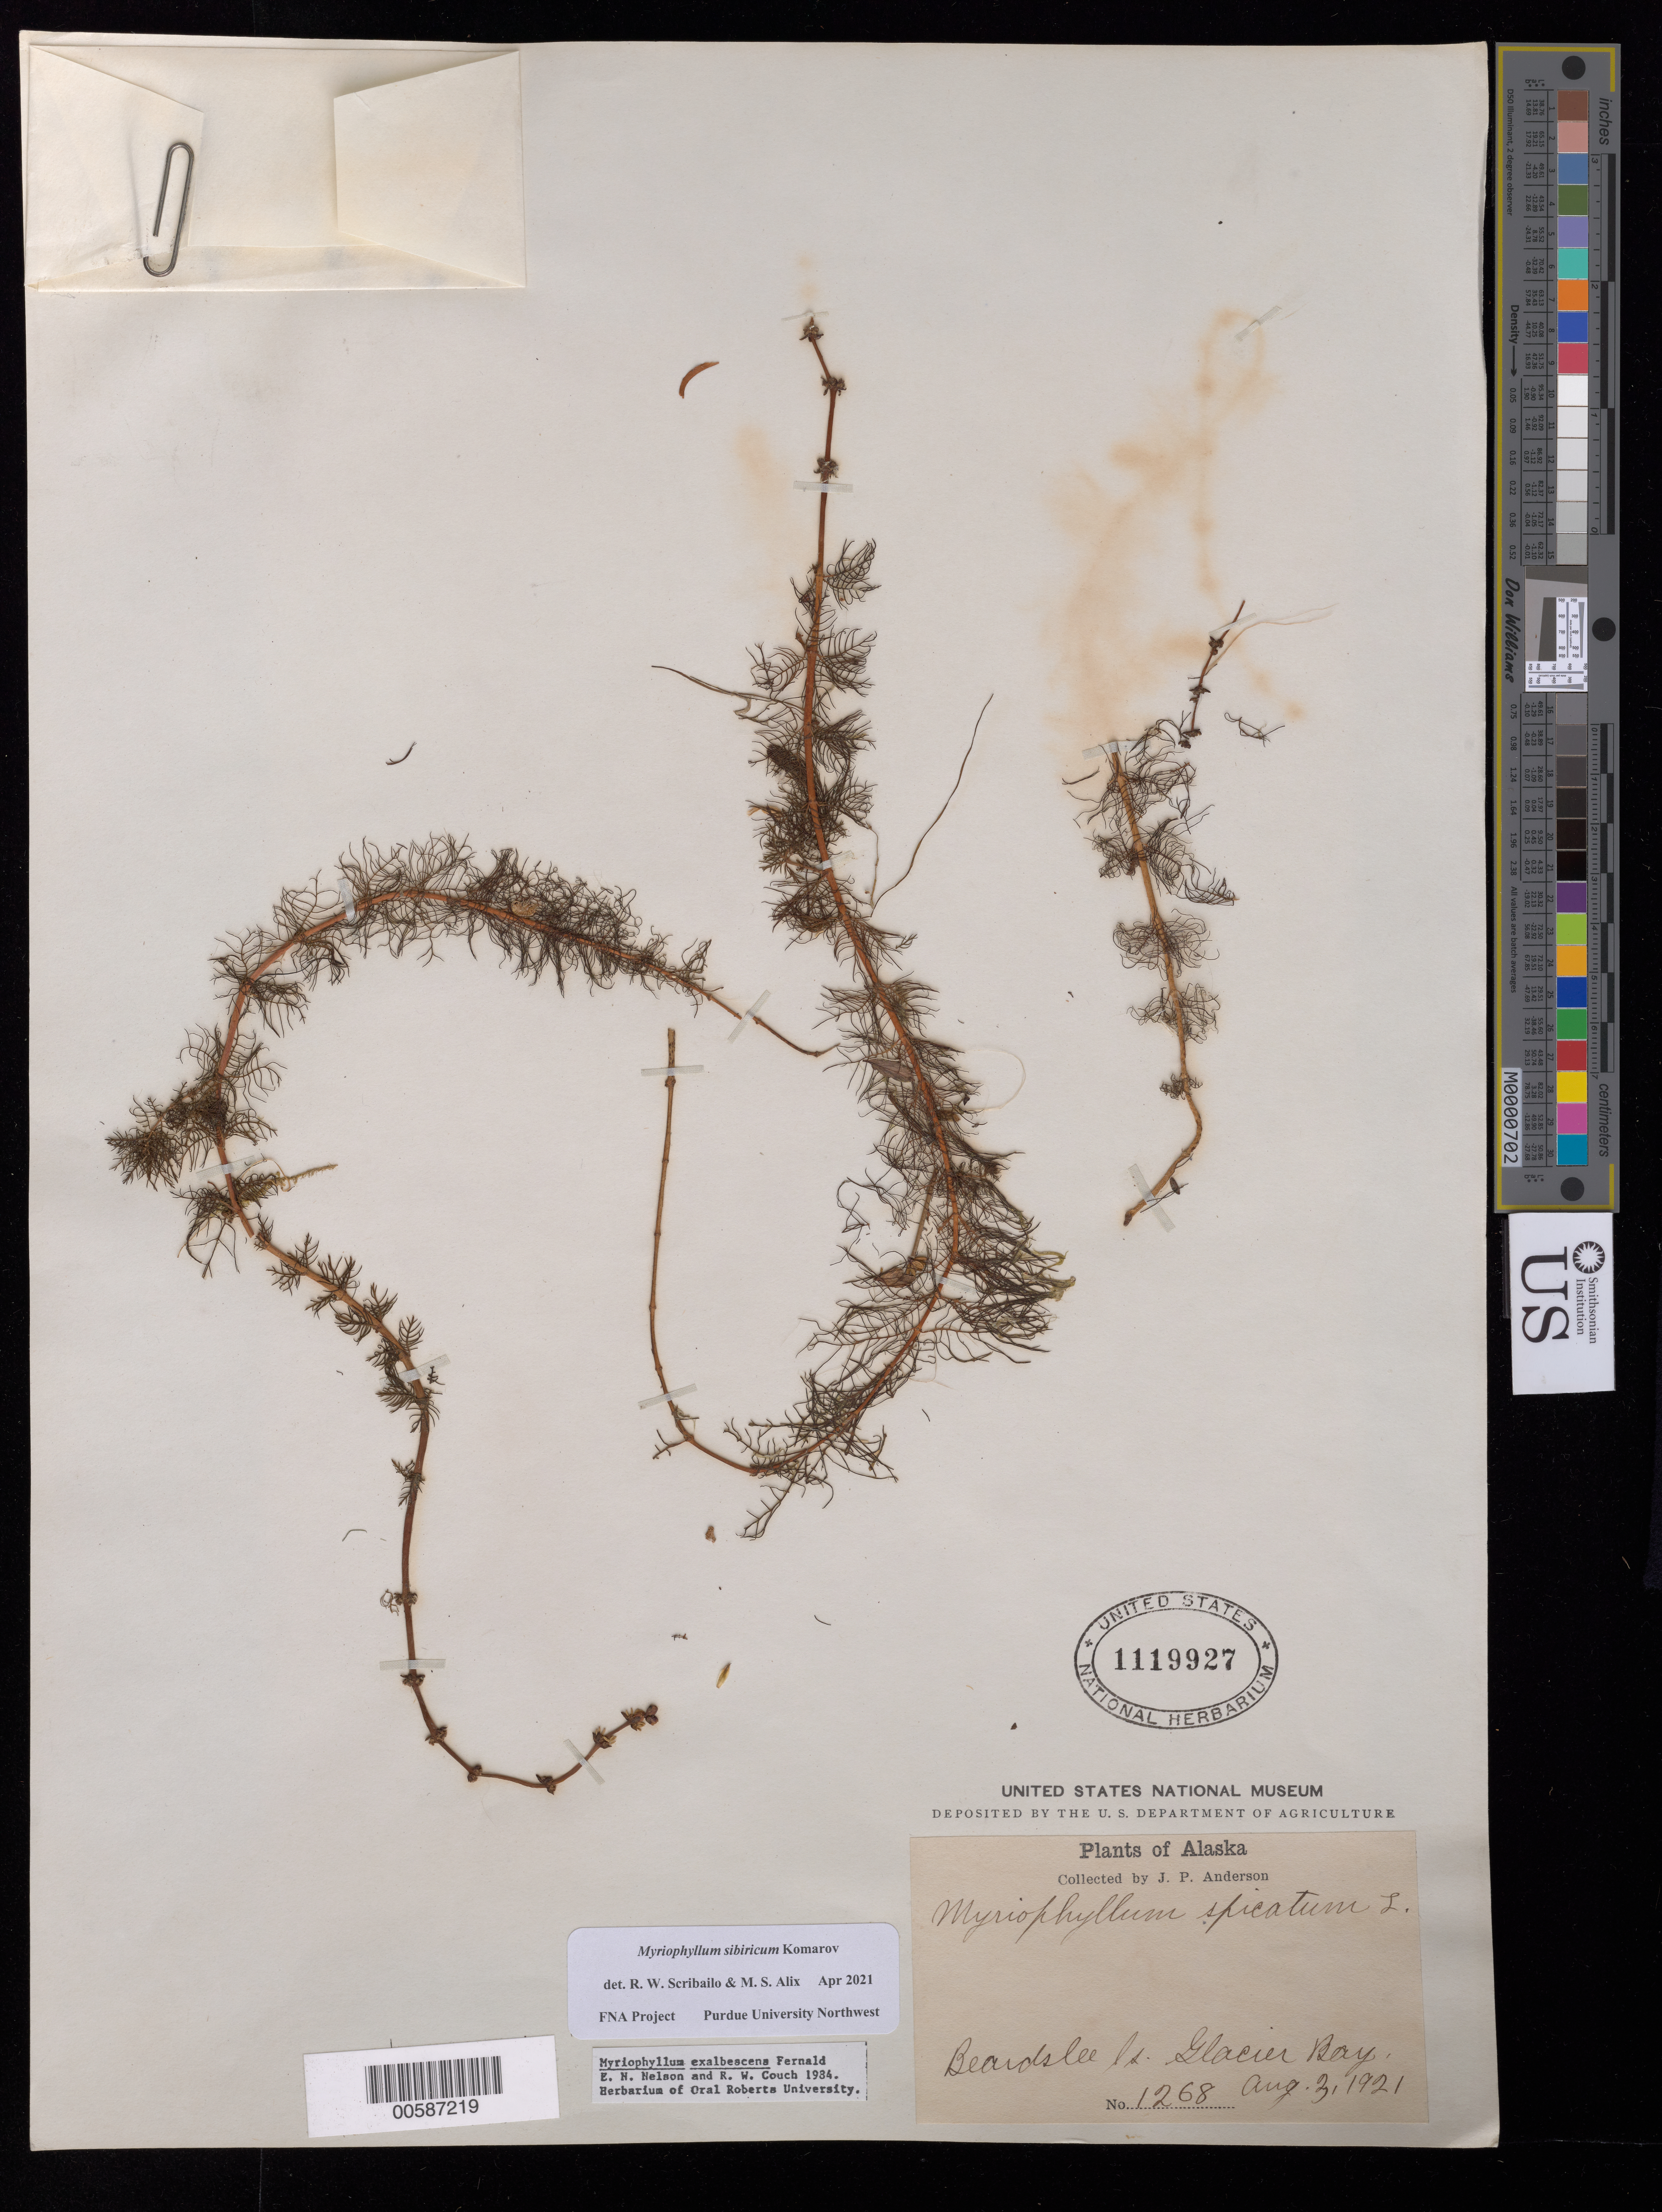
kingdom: Plantae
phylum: Tracheophyta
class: Magnoliopsida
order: Saxifragales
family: Haloragaceae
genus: Myriophyllum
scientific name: Myriophyllum sibiricum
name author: Kom.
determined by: Scribailo, R. W.; Alix, M. S.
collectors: J. P. Anderson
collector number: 1268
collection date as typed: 03 Aug 1921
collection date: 1921-08-03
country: United States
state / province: Alaska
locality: Glacier Bay, Beardslee Island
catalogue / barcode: US 1119927